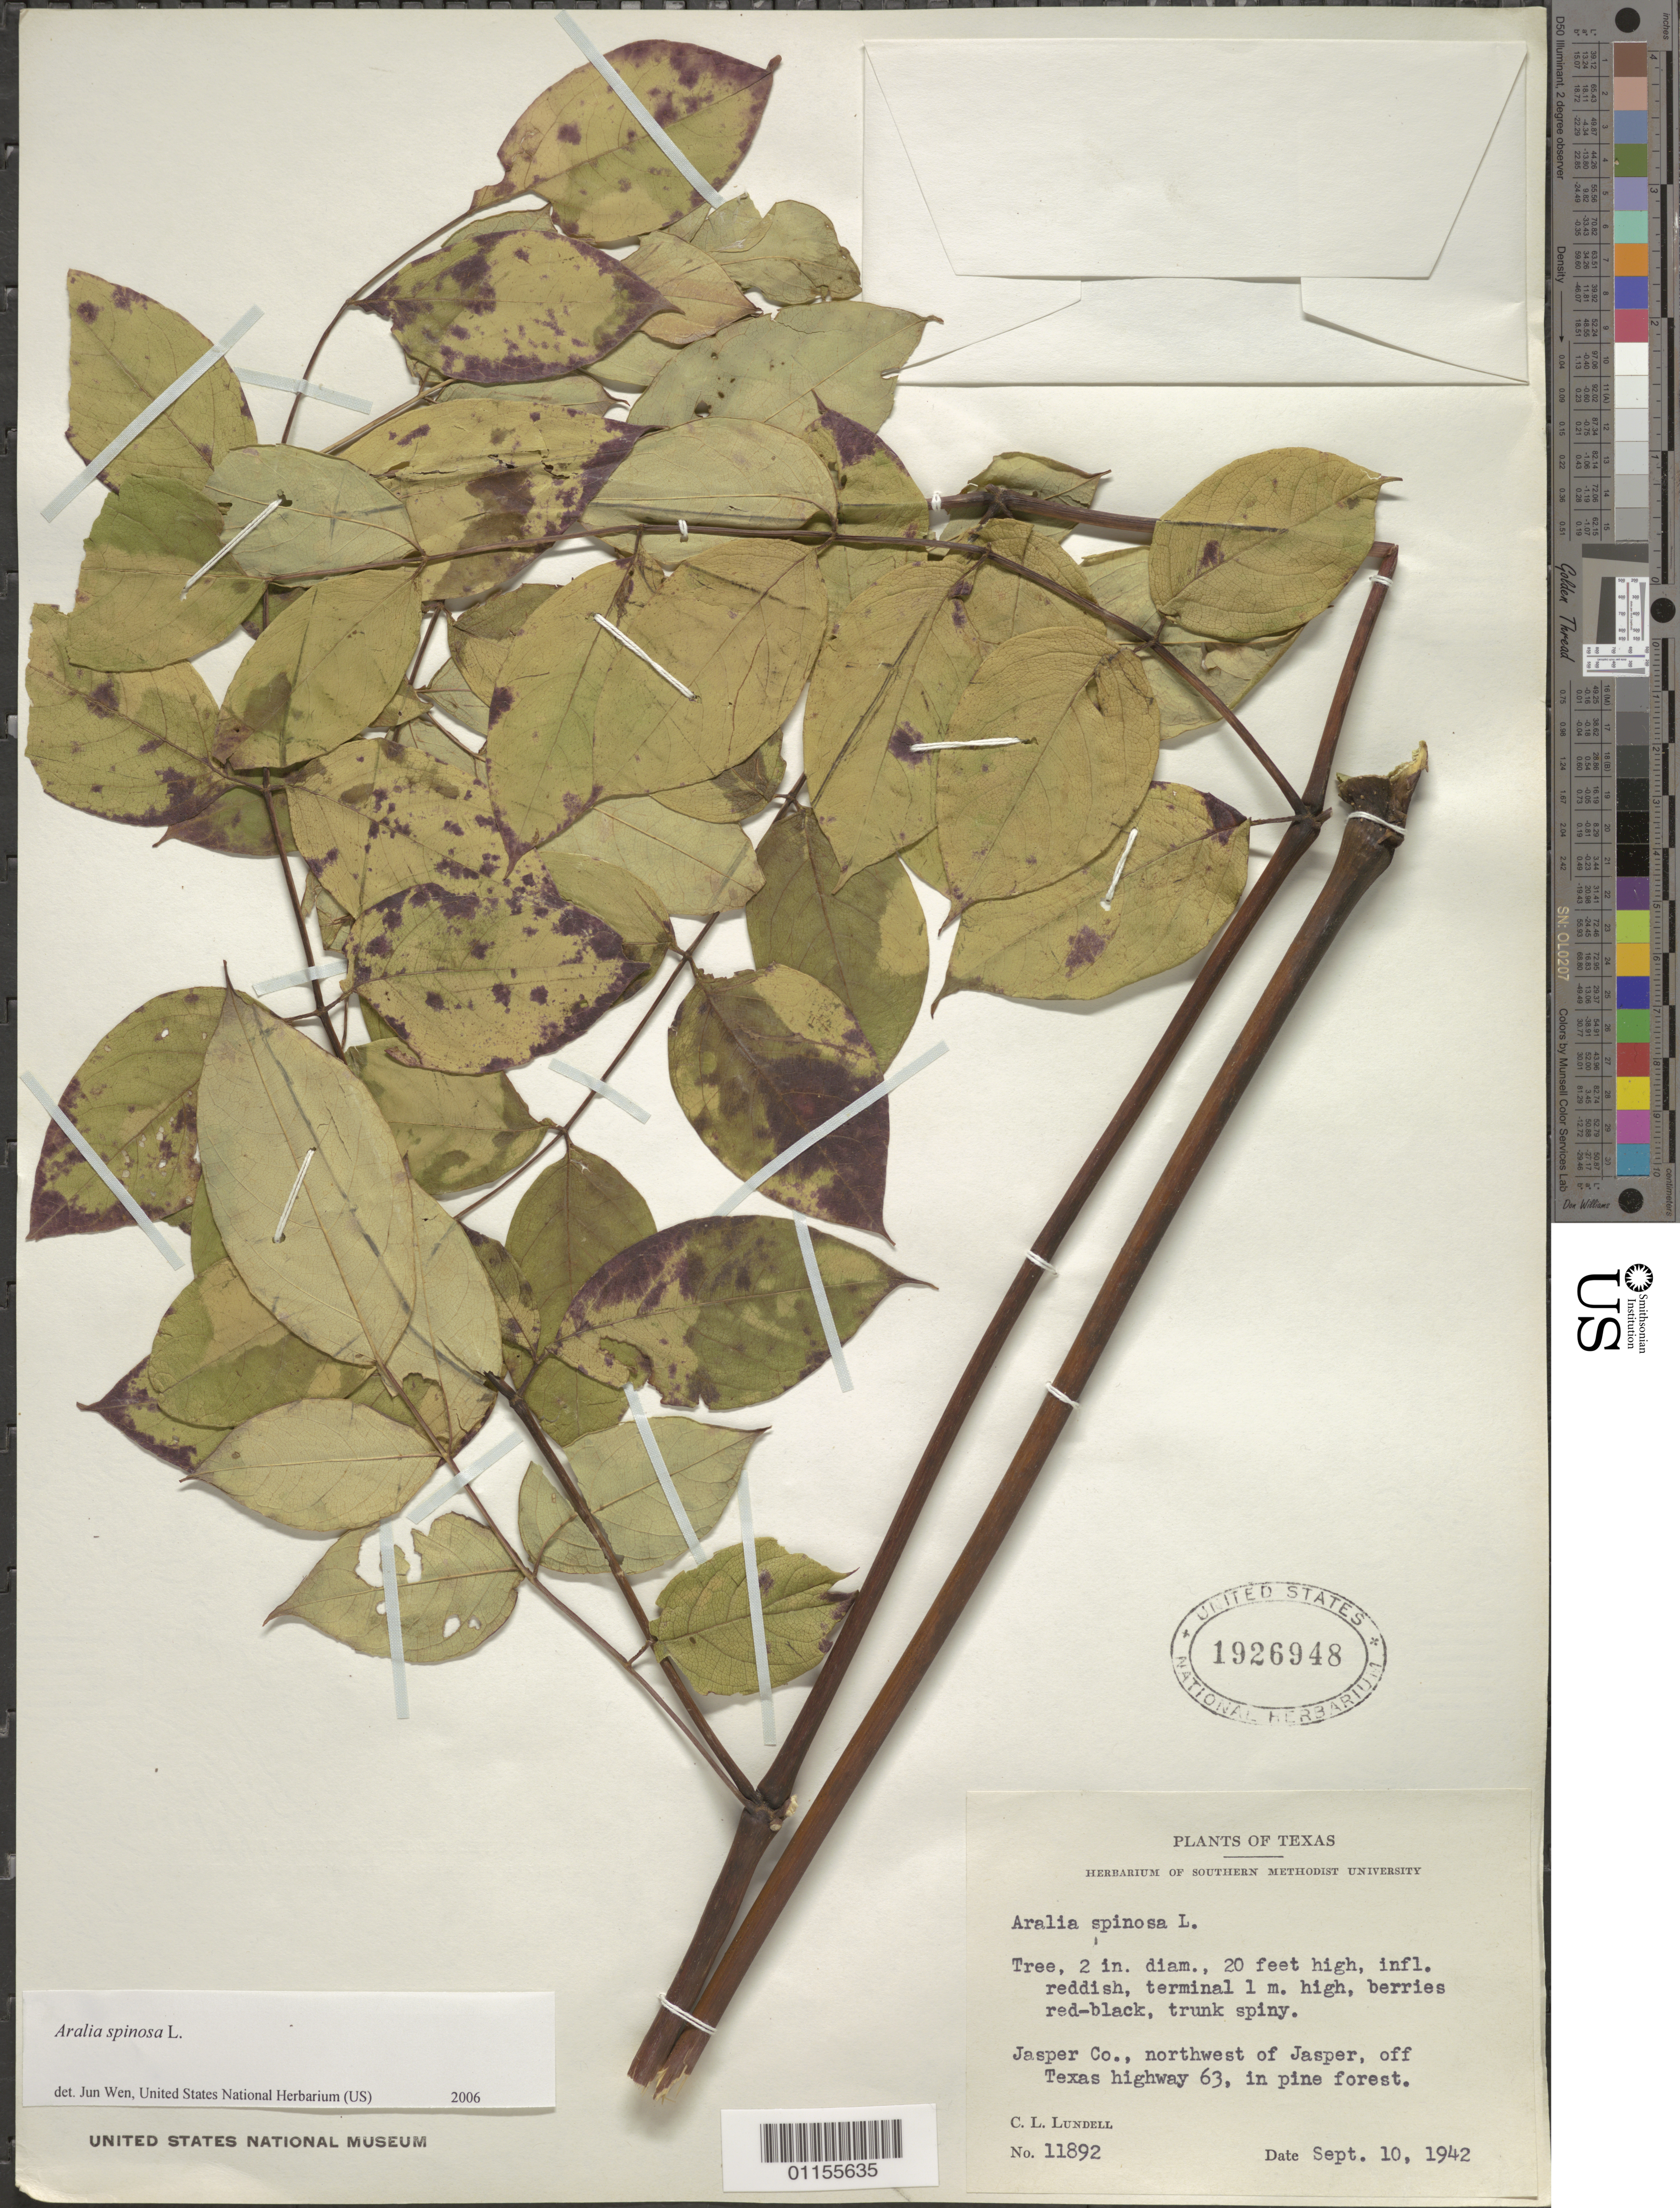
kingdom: Plantae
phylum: Tracheophyta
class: Magnoliopsida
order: Apiales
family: Araliaceae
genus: Aralia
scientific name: Aralia spinosa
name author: L.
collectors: C. L. Lundell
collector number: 11892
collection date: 1942-09-10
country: United States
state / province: Texas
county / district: Jasper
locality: NW of Jasper, off Texas Hwy 63.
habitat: Tree, in pine forest.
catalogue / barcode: US 1926948